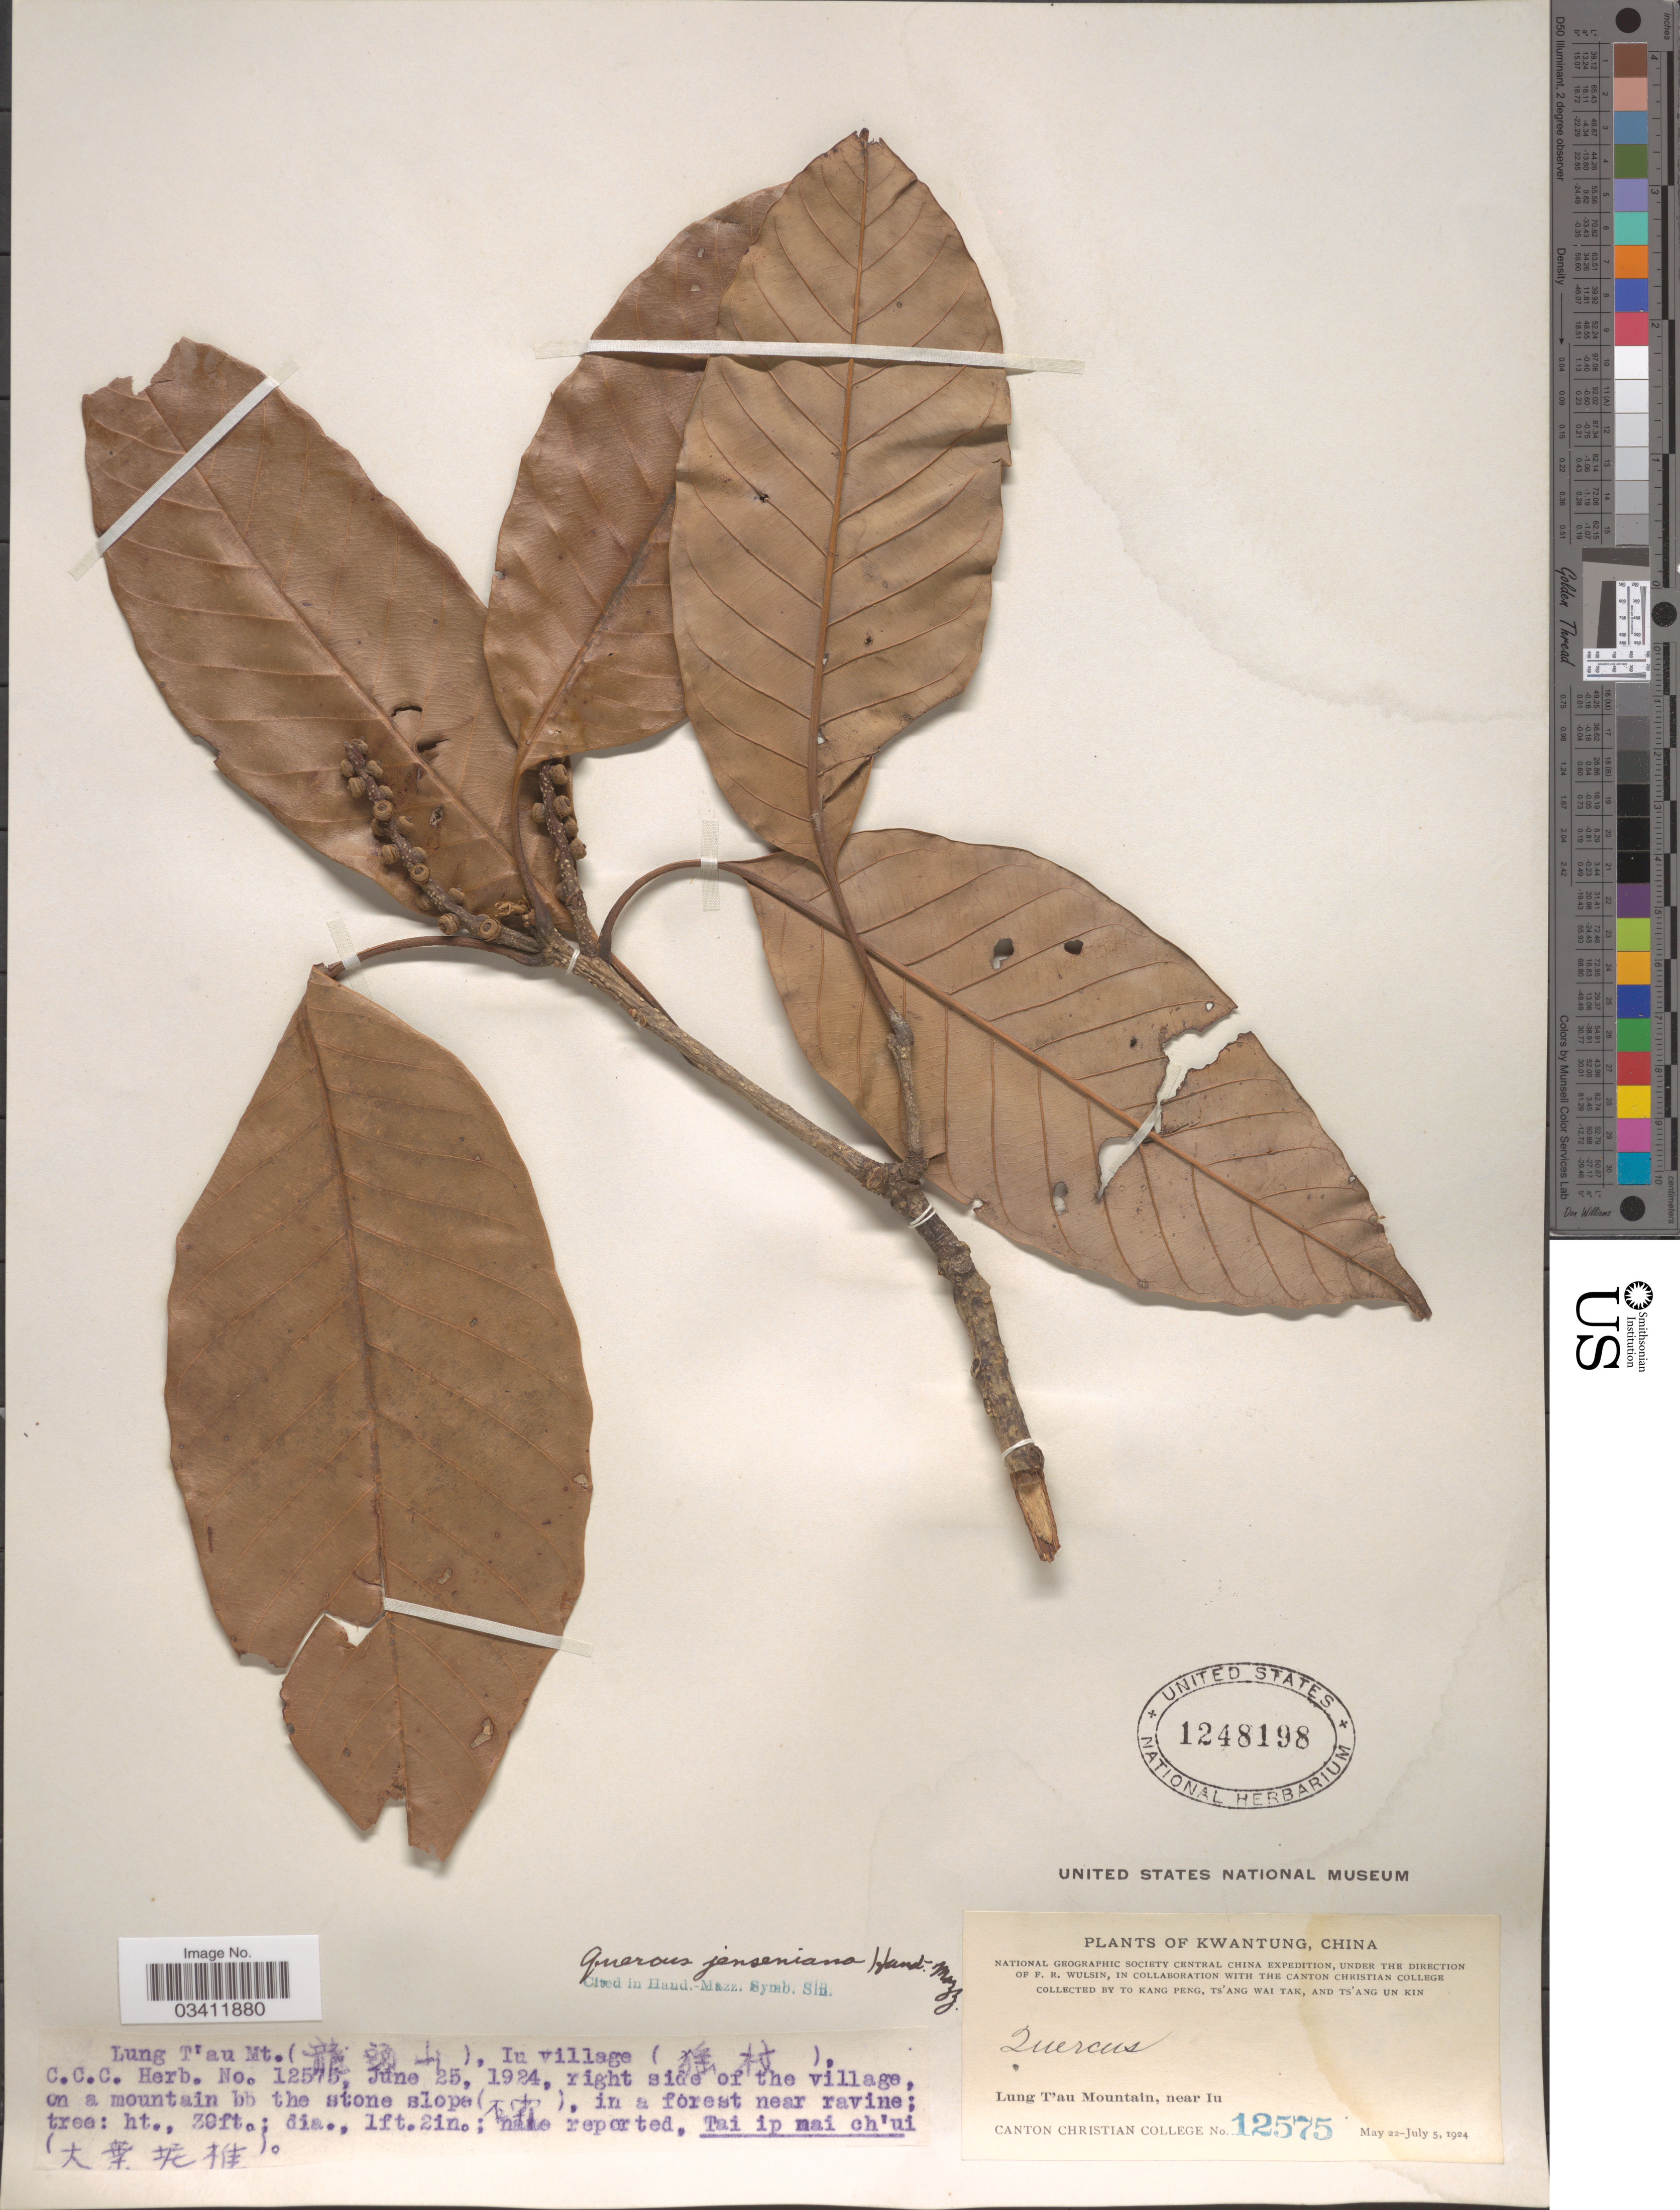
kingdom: Plantae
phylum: Tracheophyta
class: Magnoliopsida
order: Fagales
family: Fagaceae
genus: Quercus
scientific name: Quercus jenseniana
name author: Hand.-Mazz.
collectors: T. K. Peng, W. T. Tsang & Ts' Ang Un Kin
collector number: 12575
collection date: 1924-06-25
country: China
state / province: Guangdong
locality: Kwantung. Lung T'au Mountain (X), near Iu. Iu village (X).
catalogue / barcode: US 1248198